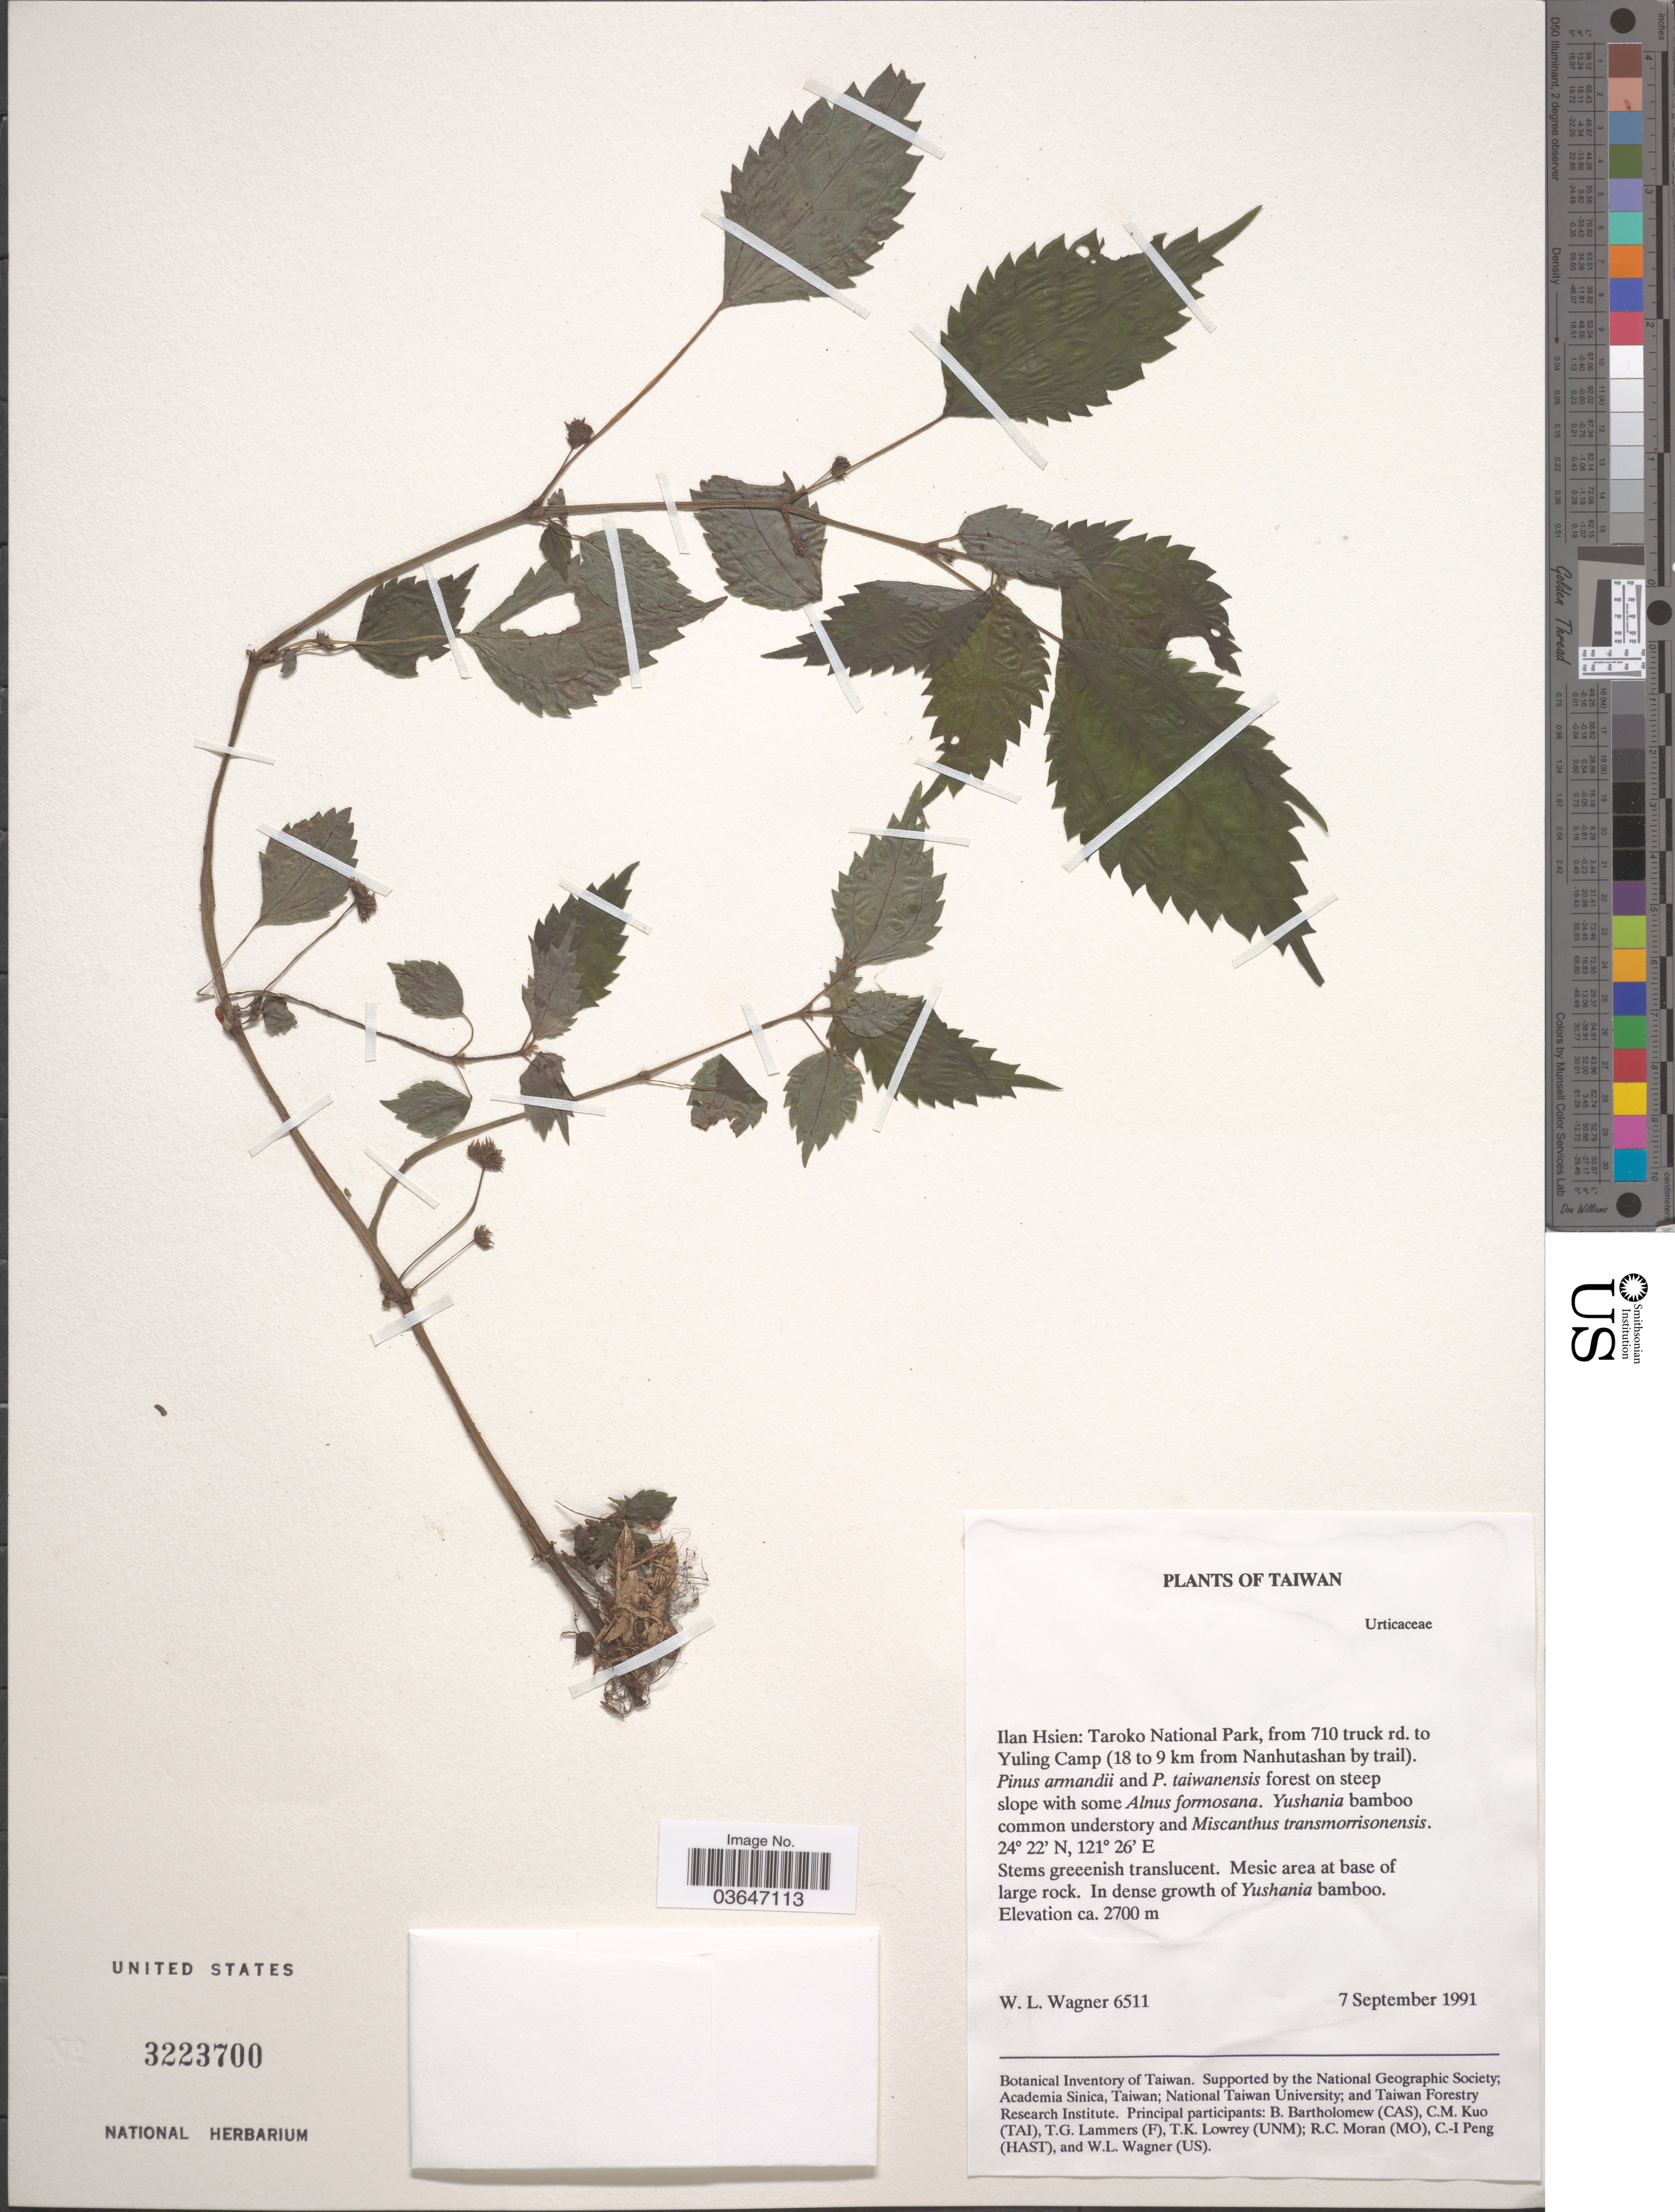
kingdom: Plantae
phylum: Tracheophyta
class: Magnoliopsida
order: Proteales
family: Proteaceae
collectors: W. L. Wagner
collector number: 6511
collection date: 1991-09-07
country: Taiwan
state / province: Ilan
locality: Ilan Hsien: Taroko National Park, from 710 truck rd. to Yuling Camp (18 to 9 km from Nanhutashan by trail).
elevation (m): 2700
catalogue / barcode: US 3223700